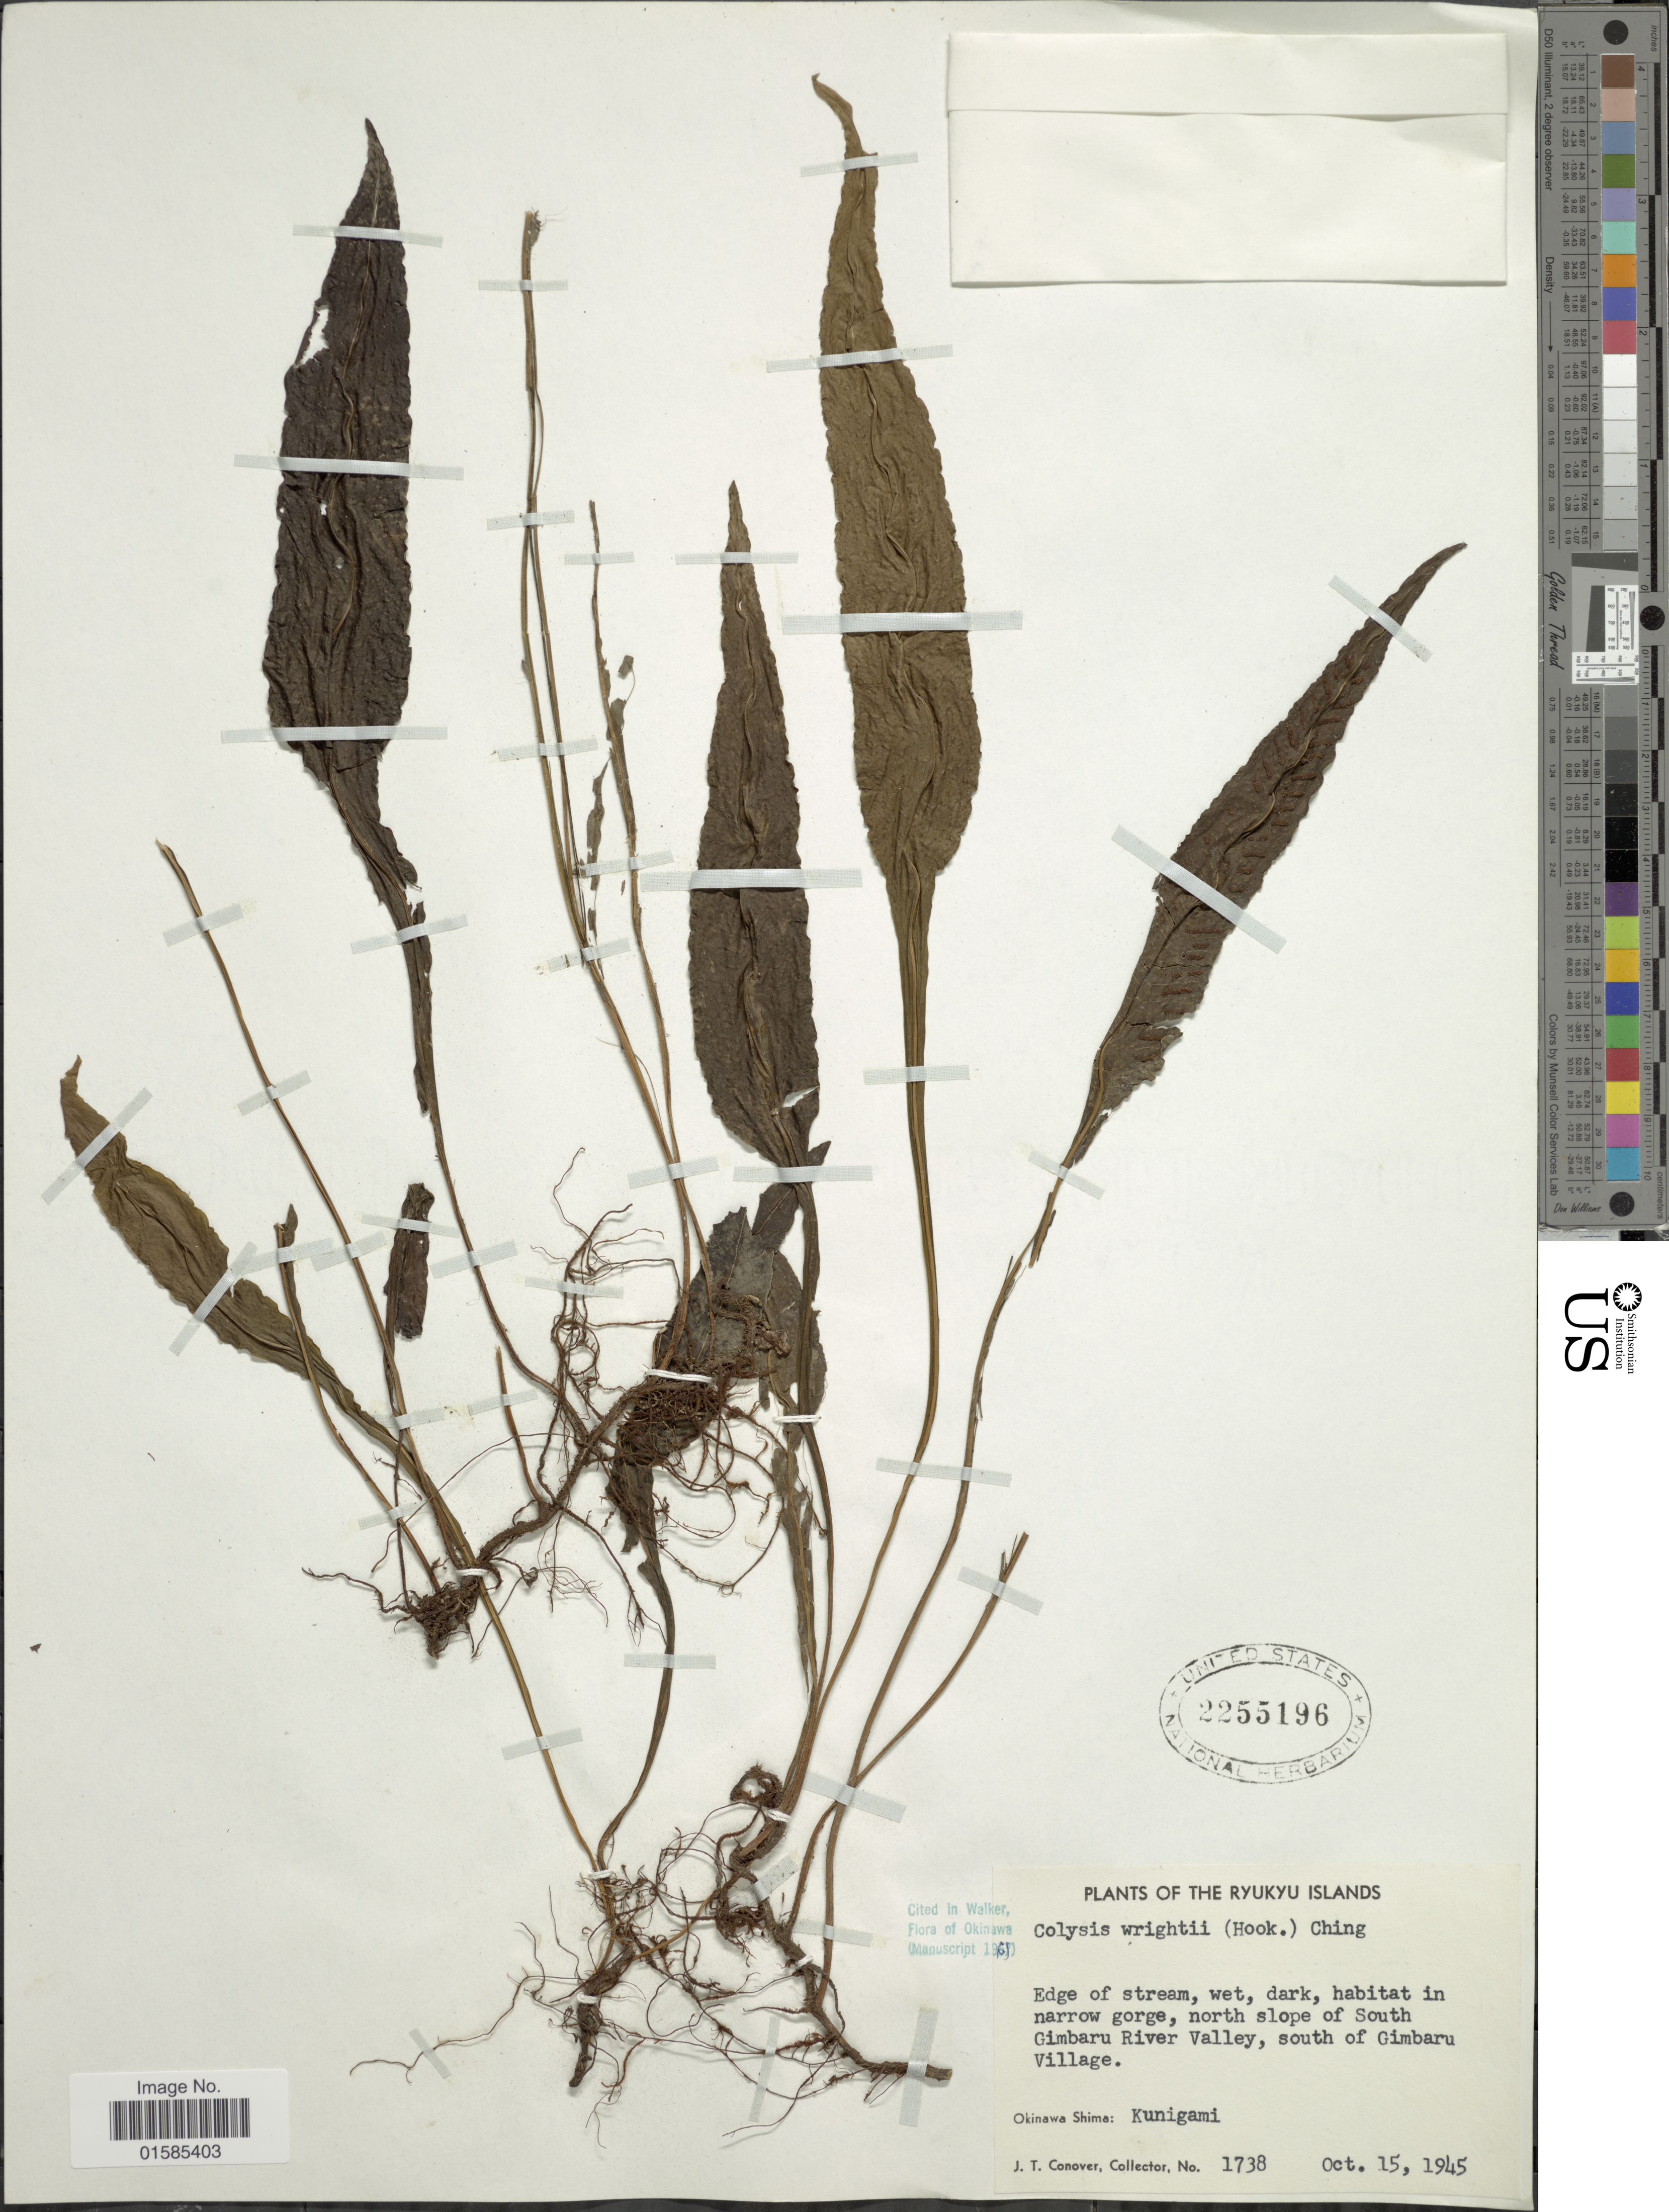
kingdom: Plantae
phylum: Tracheophyta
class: Polypodiopsida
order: Polypodiales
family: Polypodiaceae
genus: Leptochilus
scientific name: Leptochilus wrightii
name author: (Hook.) X.C. Zhang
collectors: J. T. Conover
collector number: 1738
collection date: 1945-10-15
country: Japan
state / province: Okinawa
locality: Ryukyu Islands, north slope of South Gimbaru River Valley, south of Gimbaru Village, Okinawa Shima: Kunigami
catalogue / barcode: US 2255196